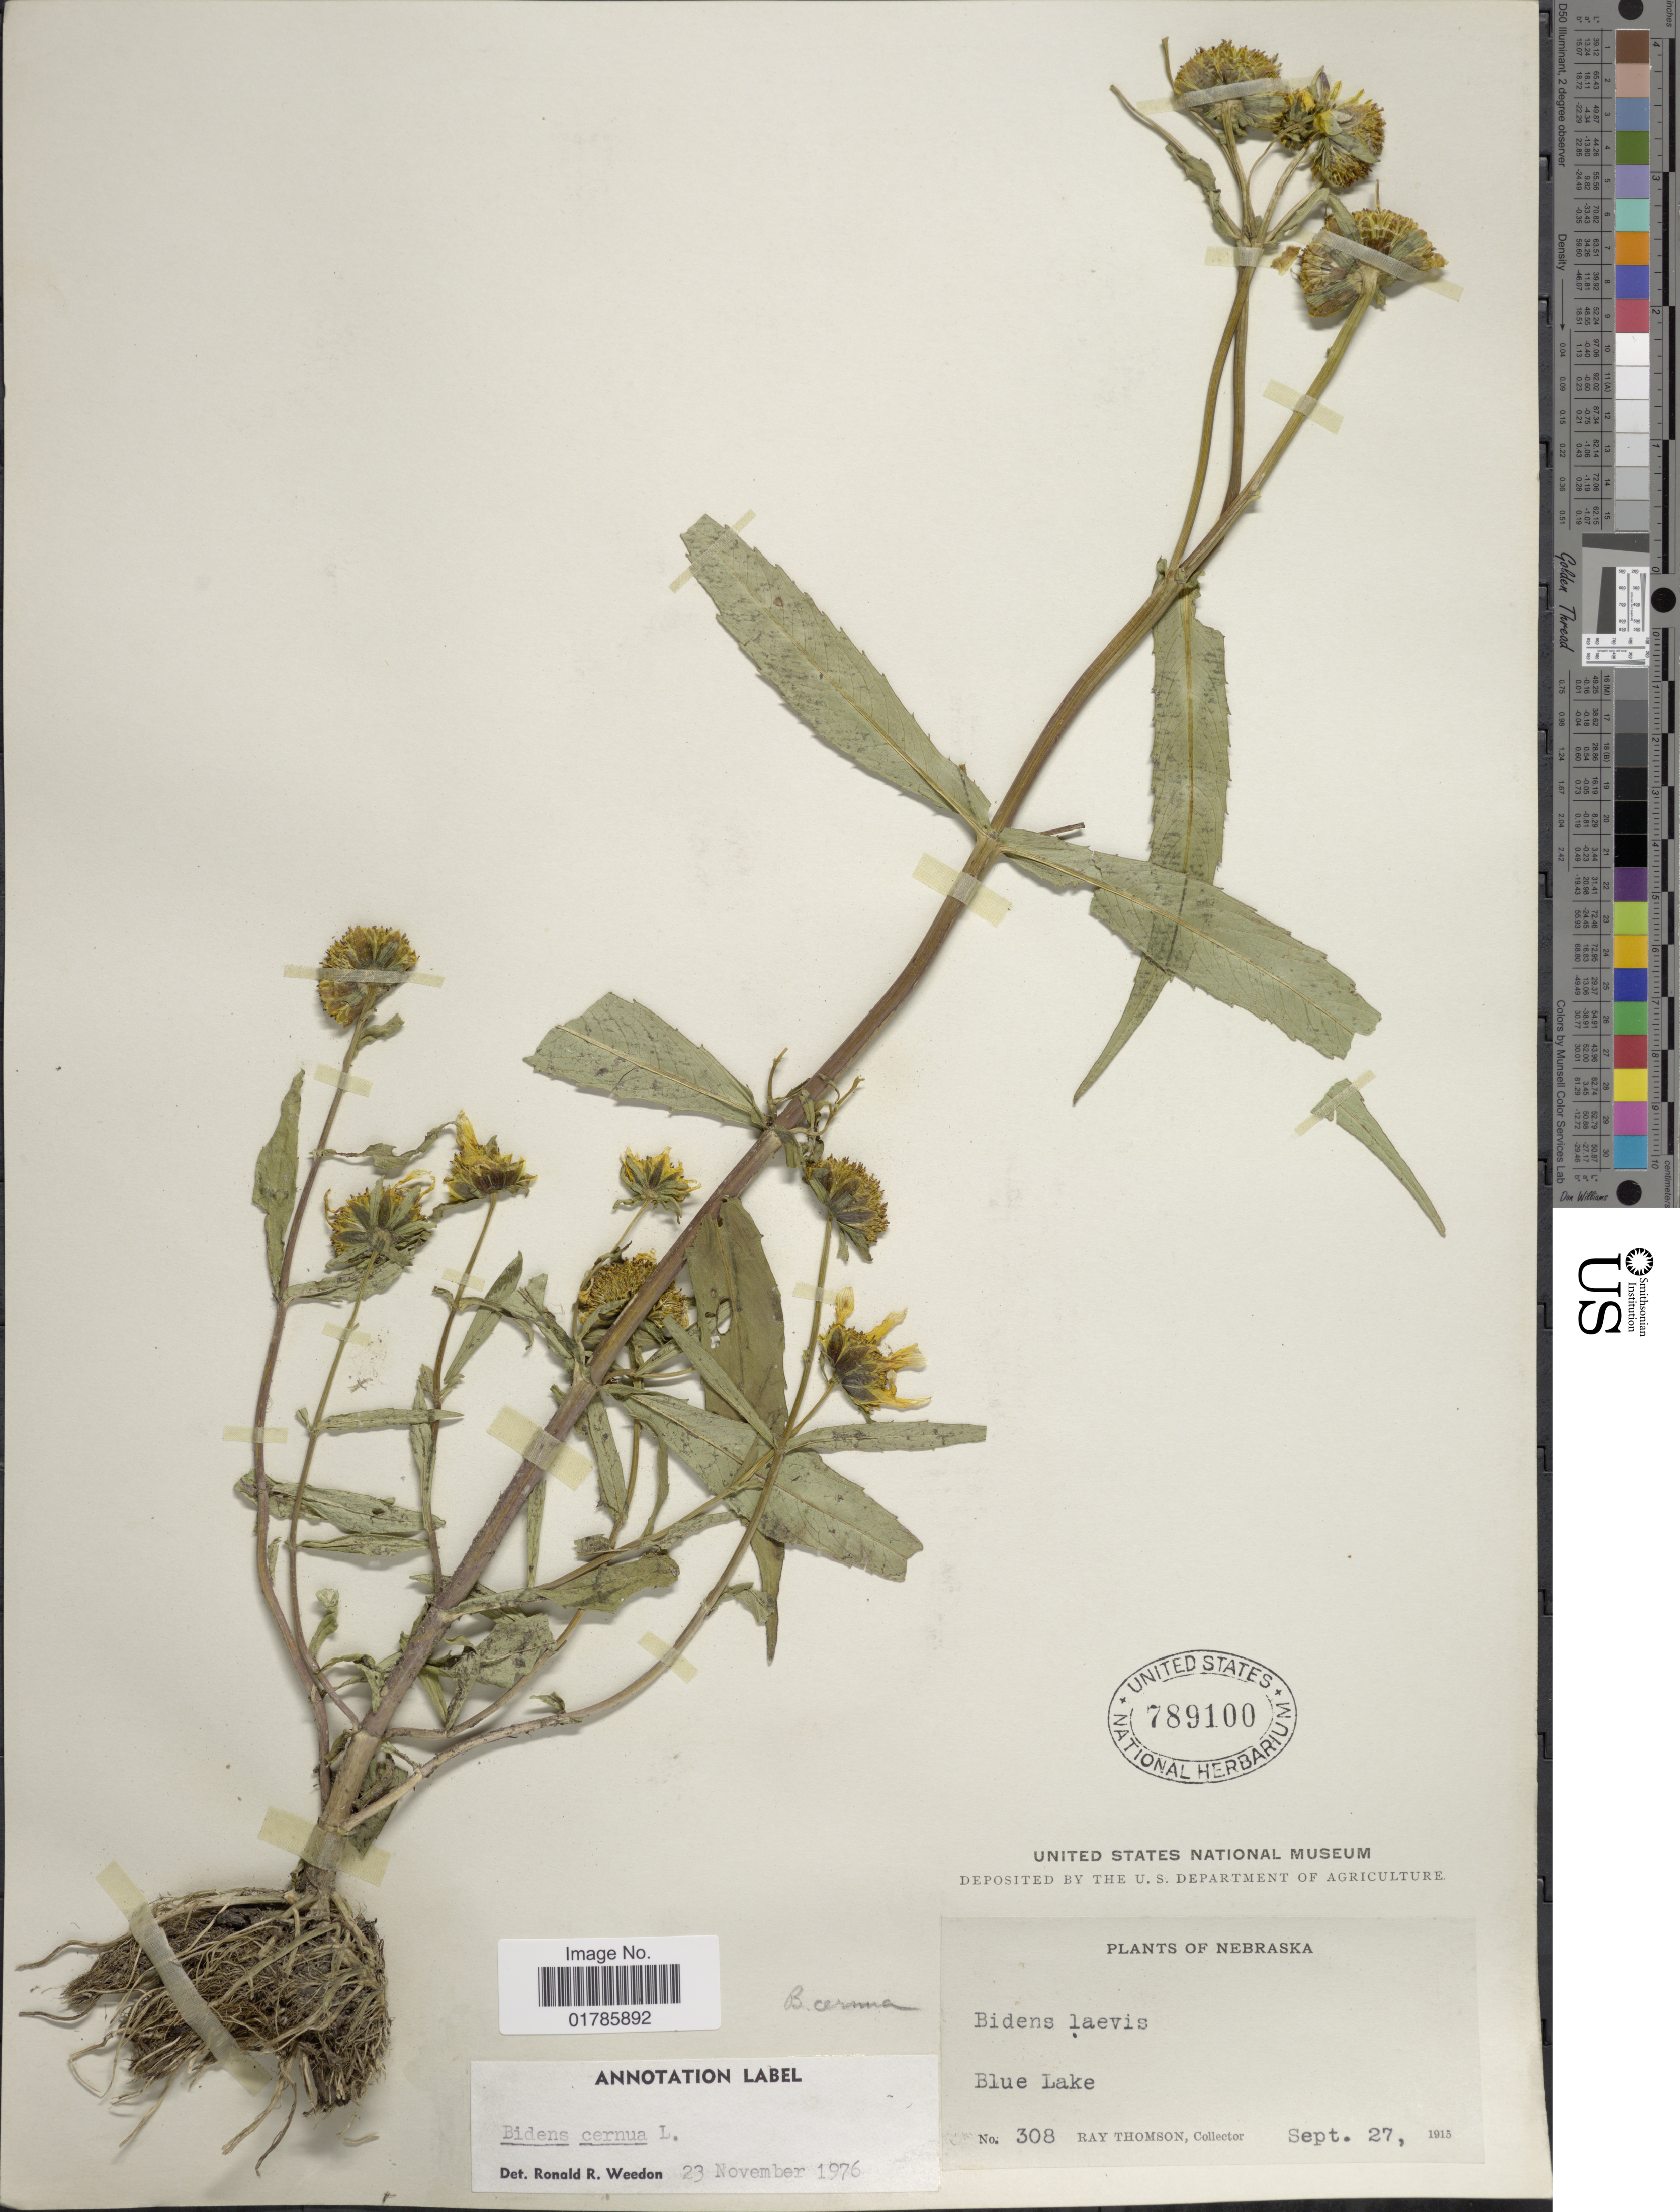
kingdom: Plantae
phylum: Tracheophyta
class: Magnoliopsida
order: Asterales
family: Asteraceae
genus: Bidens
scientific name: Bidens cernua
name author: L.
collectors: R. Thomson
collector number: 308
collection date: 1915-09-27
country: United States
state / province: Nebraska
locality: Blue Lake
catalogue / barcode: US 789100